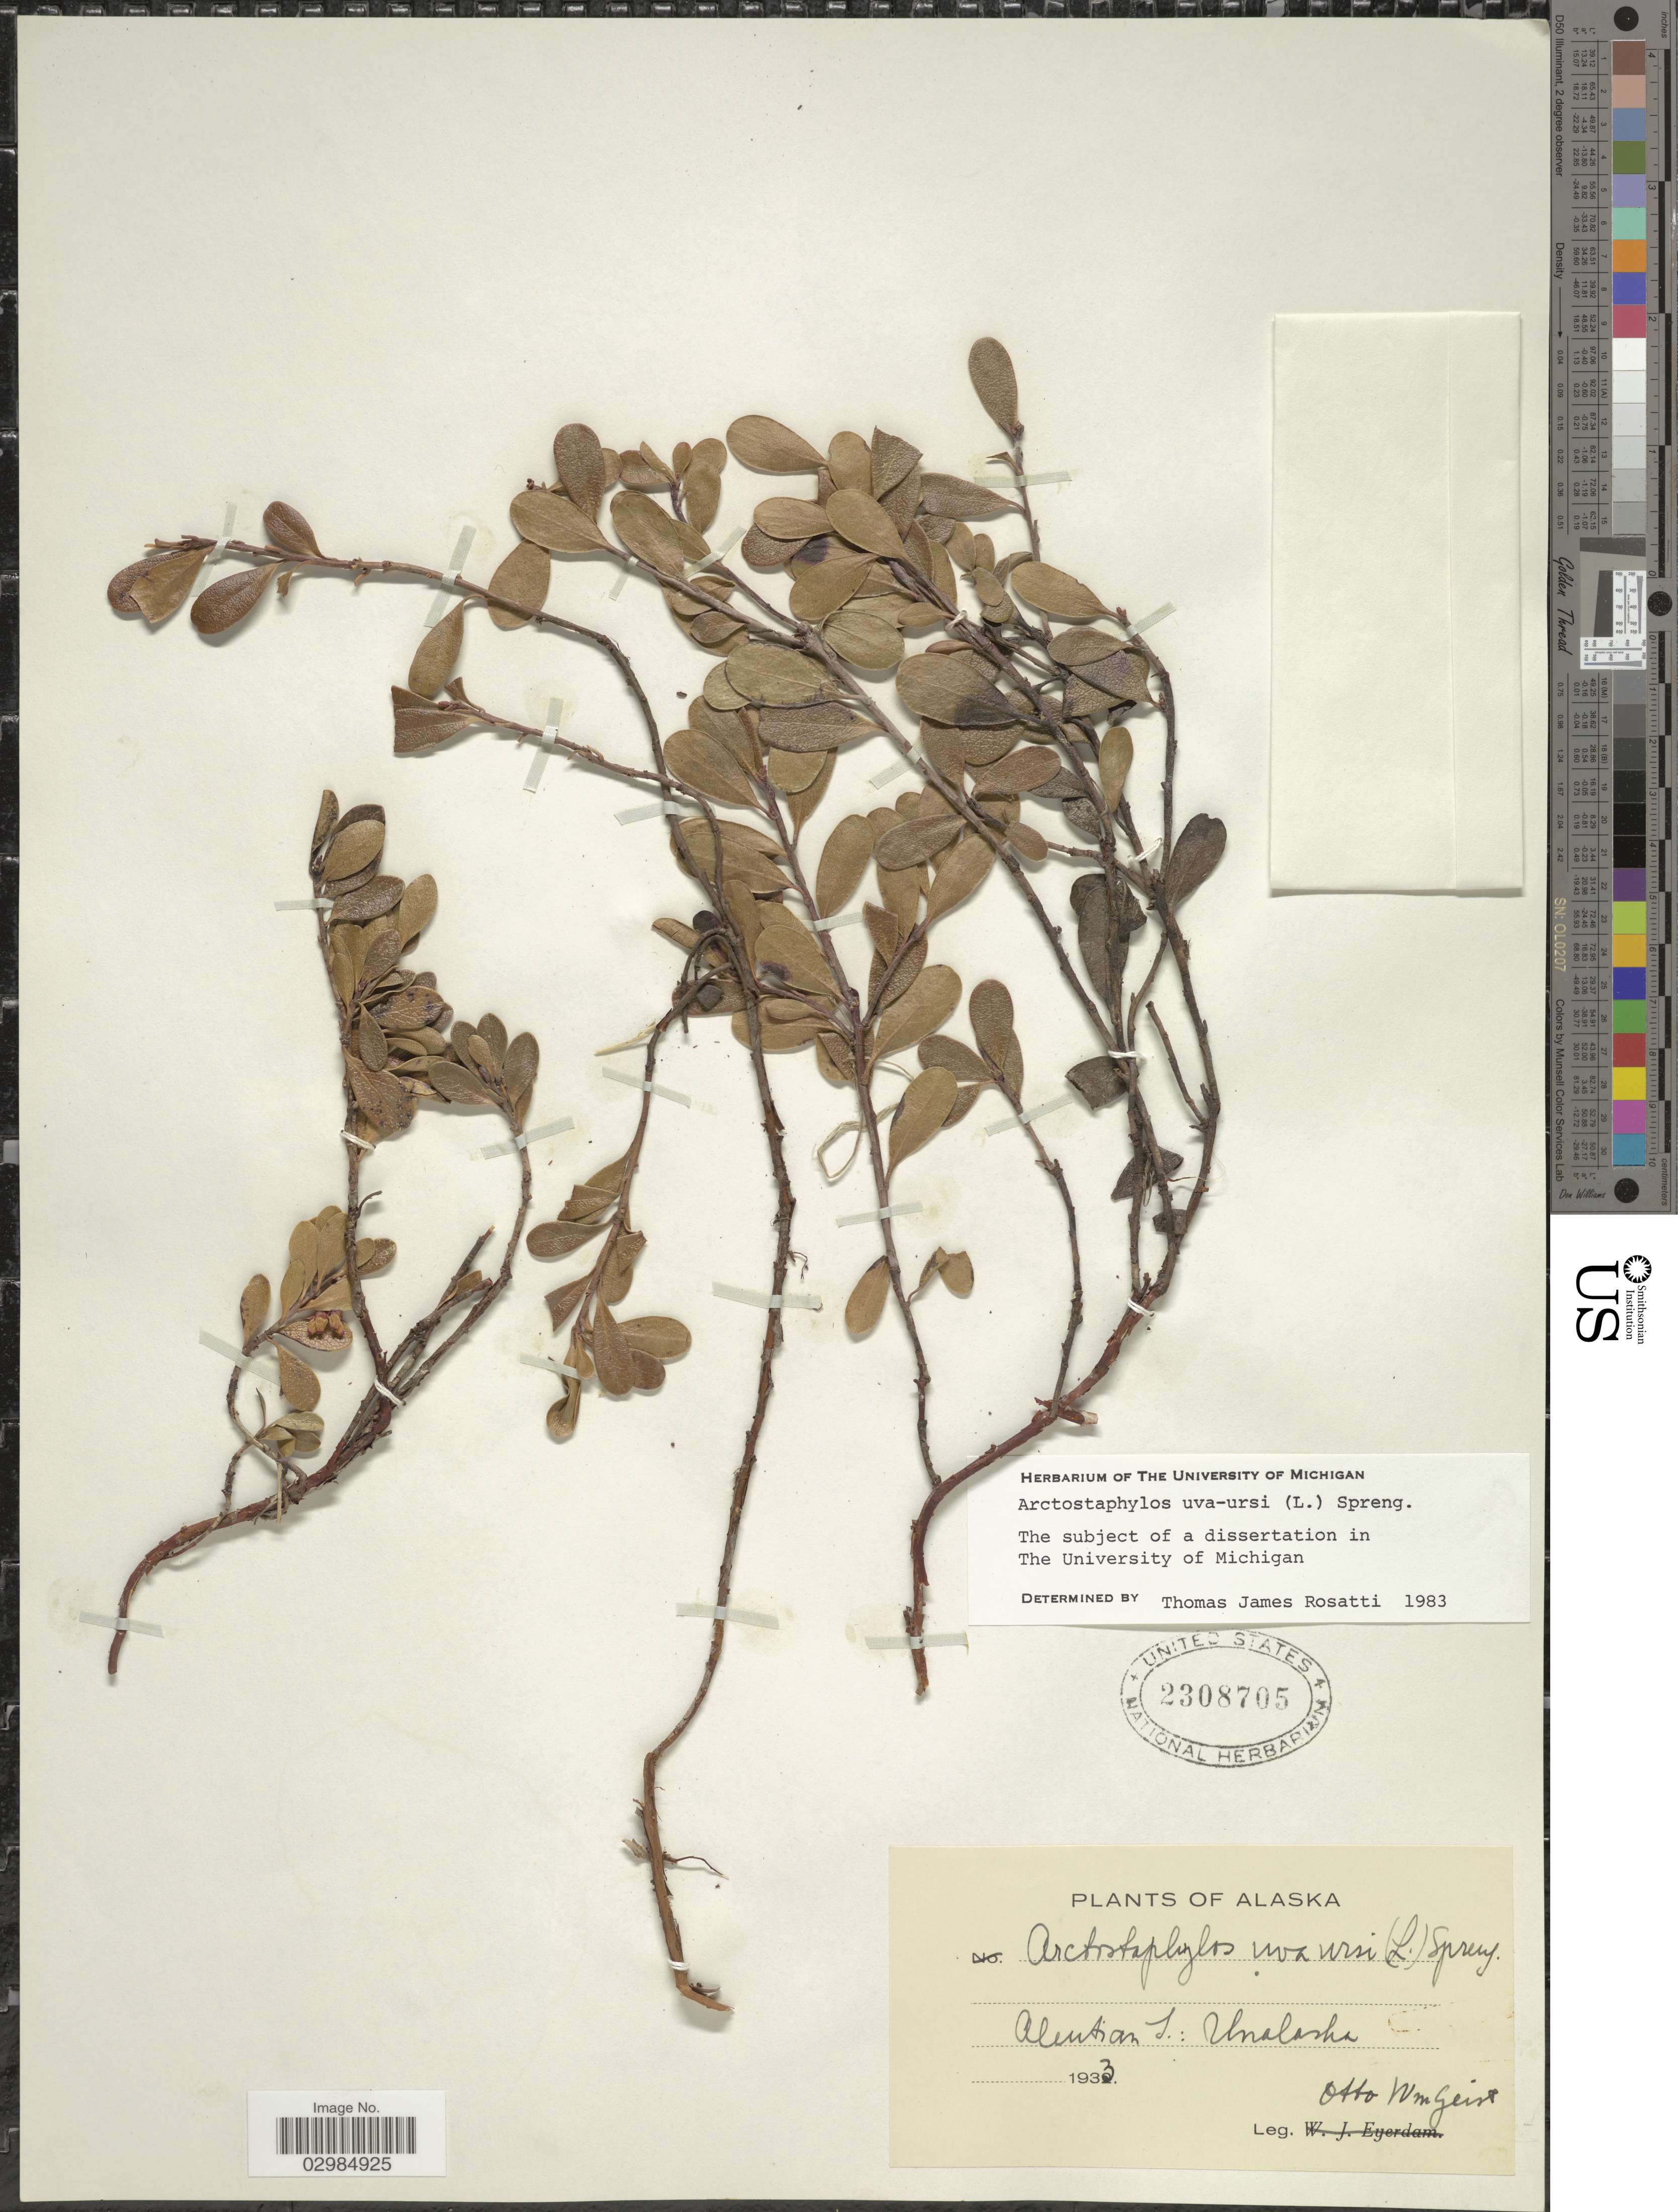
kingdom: Plantae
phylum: Tracheophyta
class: Magnoliopsida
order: Ericales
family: Ericaceae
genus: Arctostaphylos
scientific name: Arctostaphylos uva-ursi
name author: (L.) Spreng.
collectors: O. Geist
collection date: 1993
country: United States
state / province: Alaska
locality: Aleutian I: Unalaska.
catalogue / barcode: US 2308705